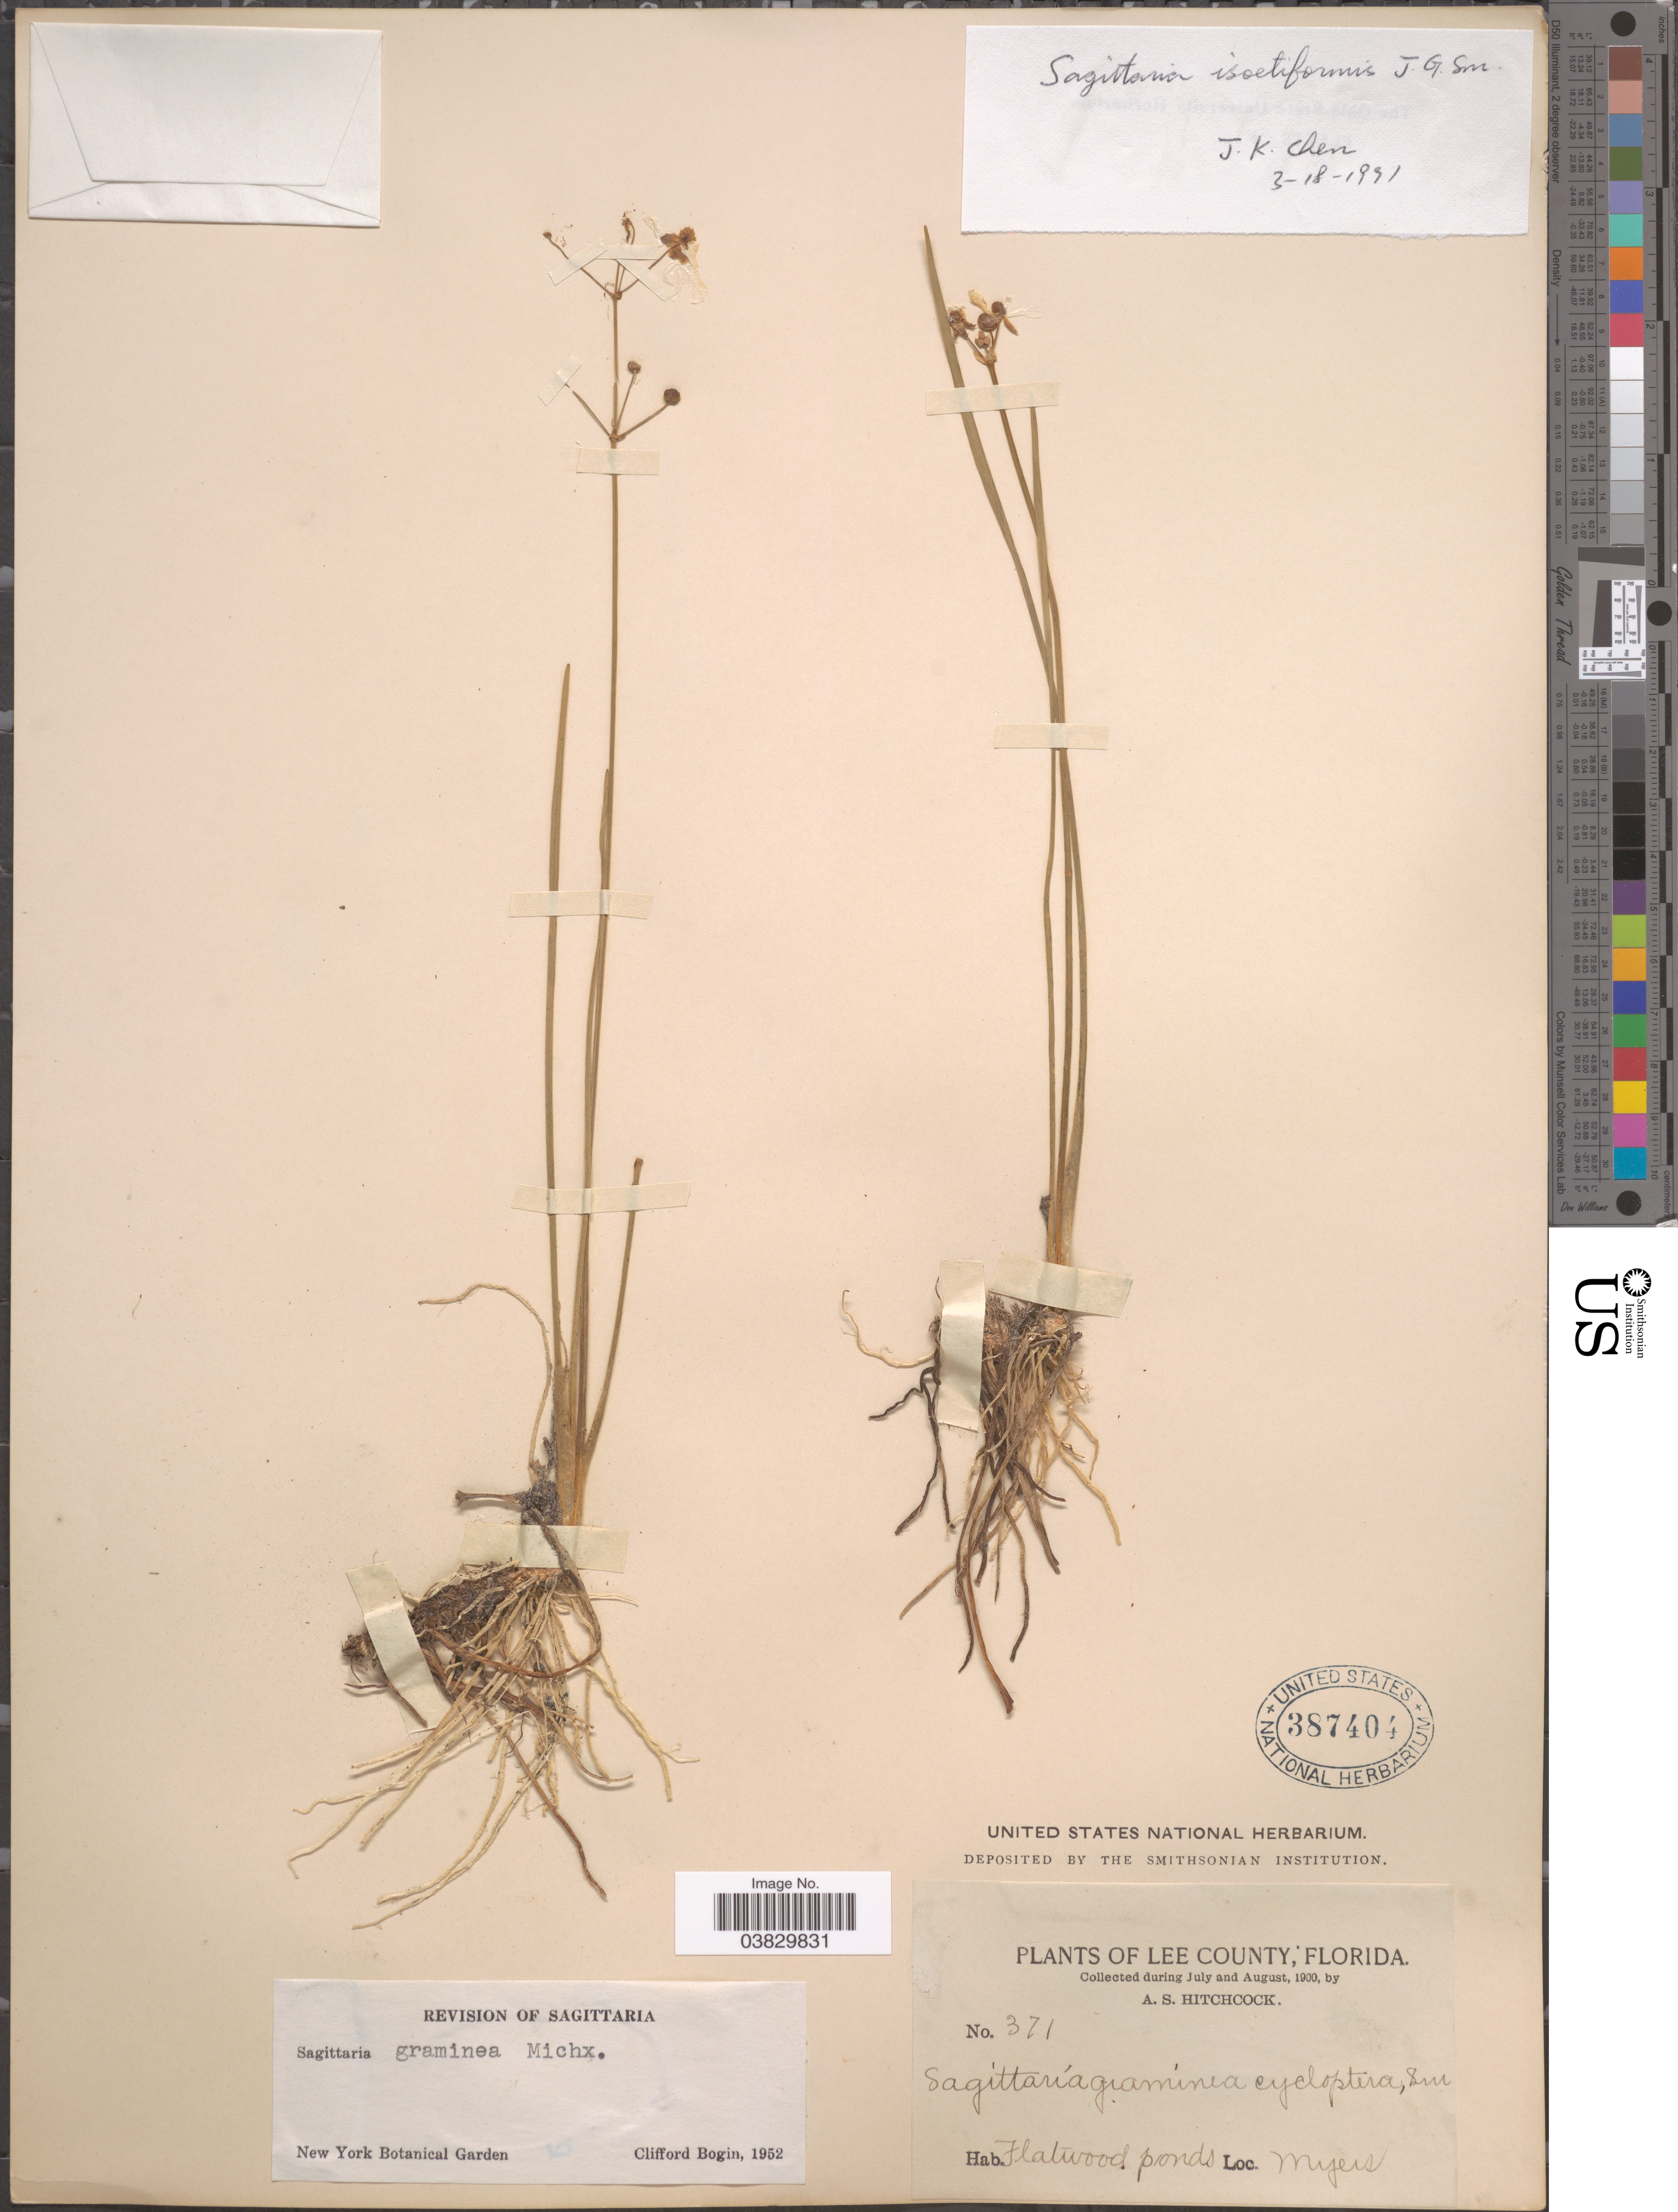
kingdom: Plantae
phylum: Tracheophyta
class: Liliopsida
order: Alismatales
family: Alismataceae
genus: Sagittaria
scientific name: Sagittaria graminea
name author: Michx.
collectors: A. S. Hitchcock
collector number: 371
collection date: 1900-07/1900-08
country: United States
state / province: Florida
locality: Lee County. Flatwood ponds. Myers.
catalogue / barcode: US 387404